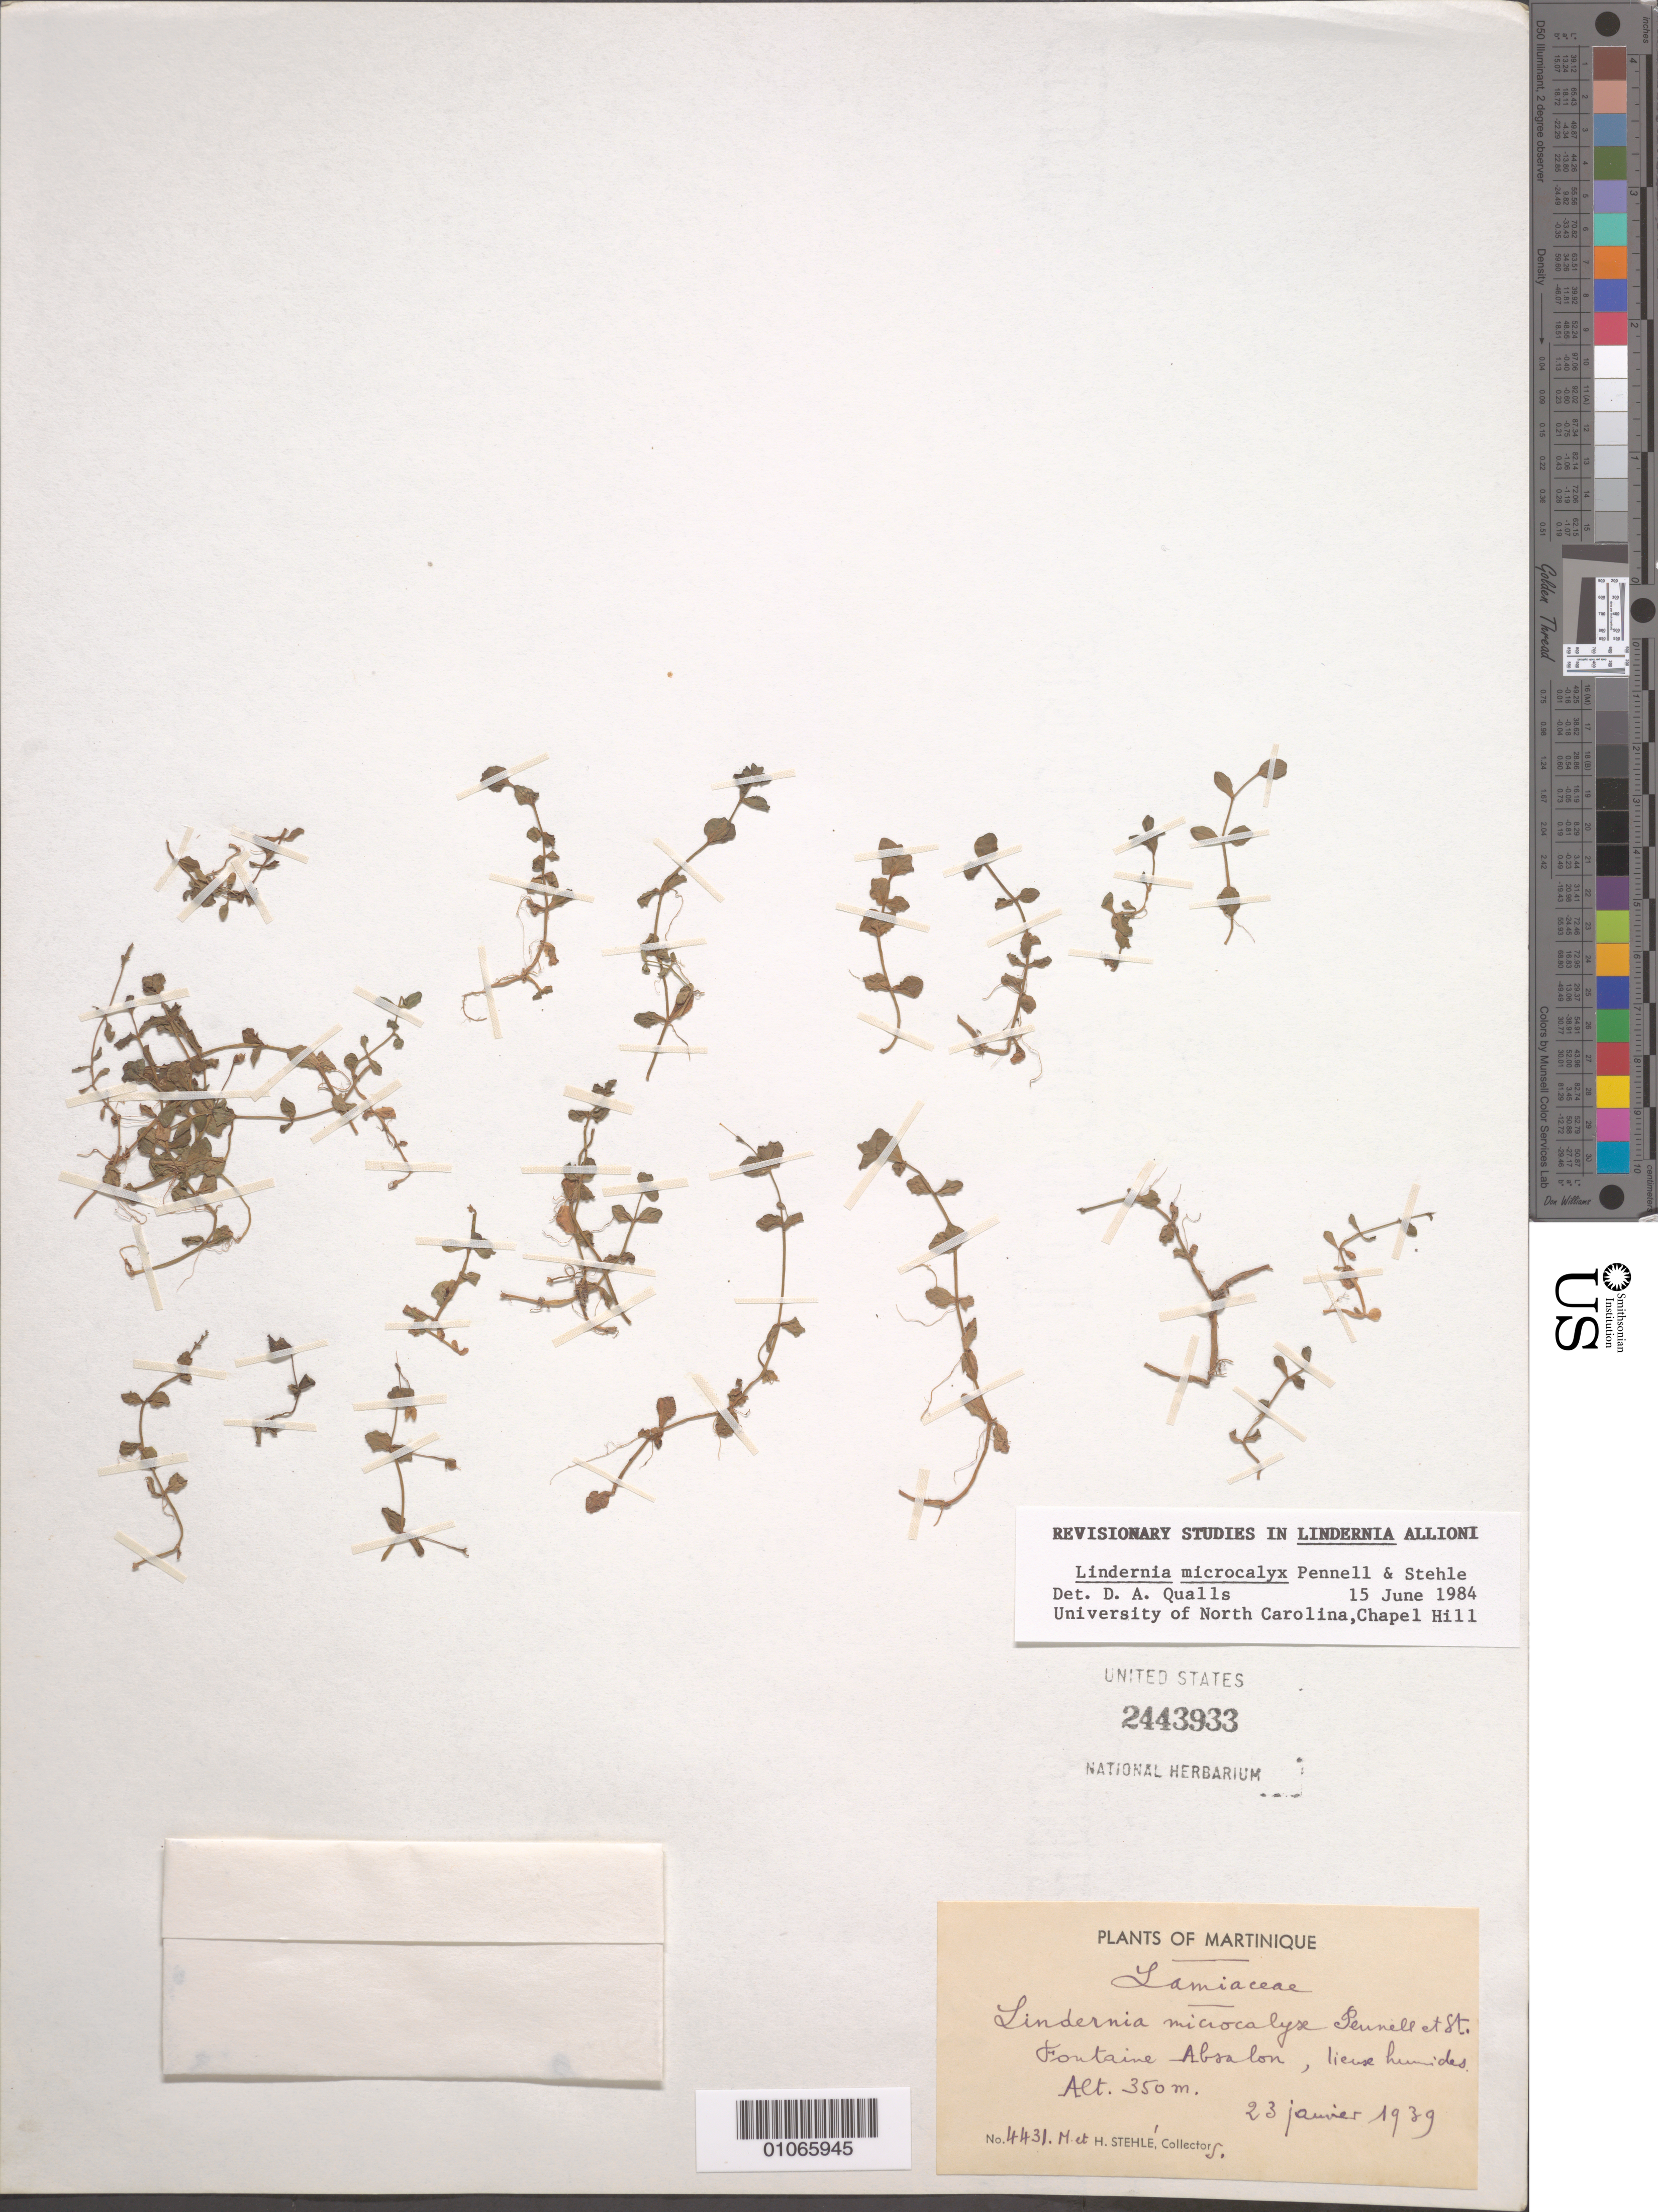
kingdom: Plantae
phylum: Tracheophyta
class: Magnoliopsida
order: Lamiales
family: Linderniaceae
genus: Lindernia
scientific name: Lindernia rotundifolia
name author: (L.) Alston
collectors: H. Stehlé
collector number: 4431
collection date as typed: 23 Jan 1939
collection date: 1939-01-23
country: Martinique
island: Martinique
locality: Wet places, Foutaine Absalon.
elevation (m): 350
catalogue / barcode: US 2443933